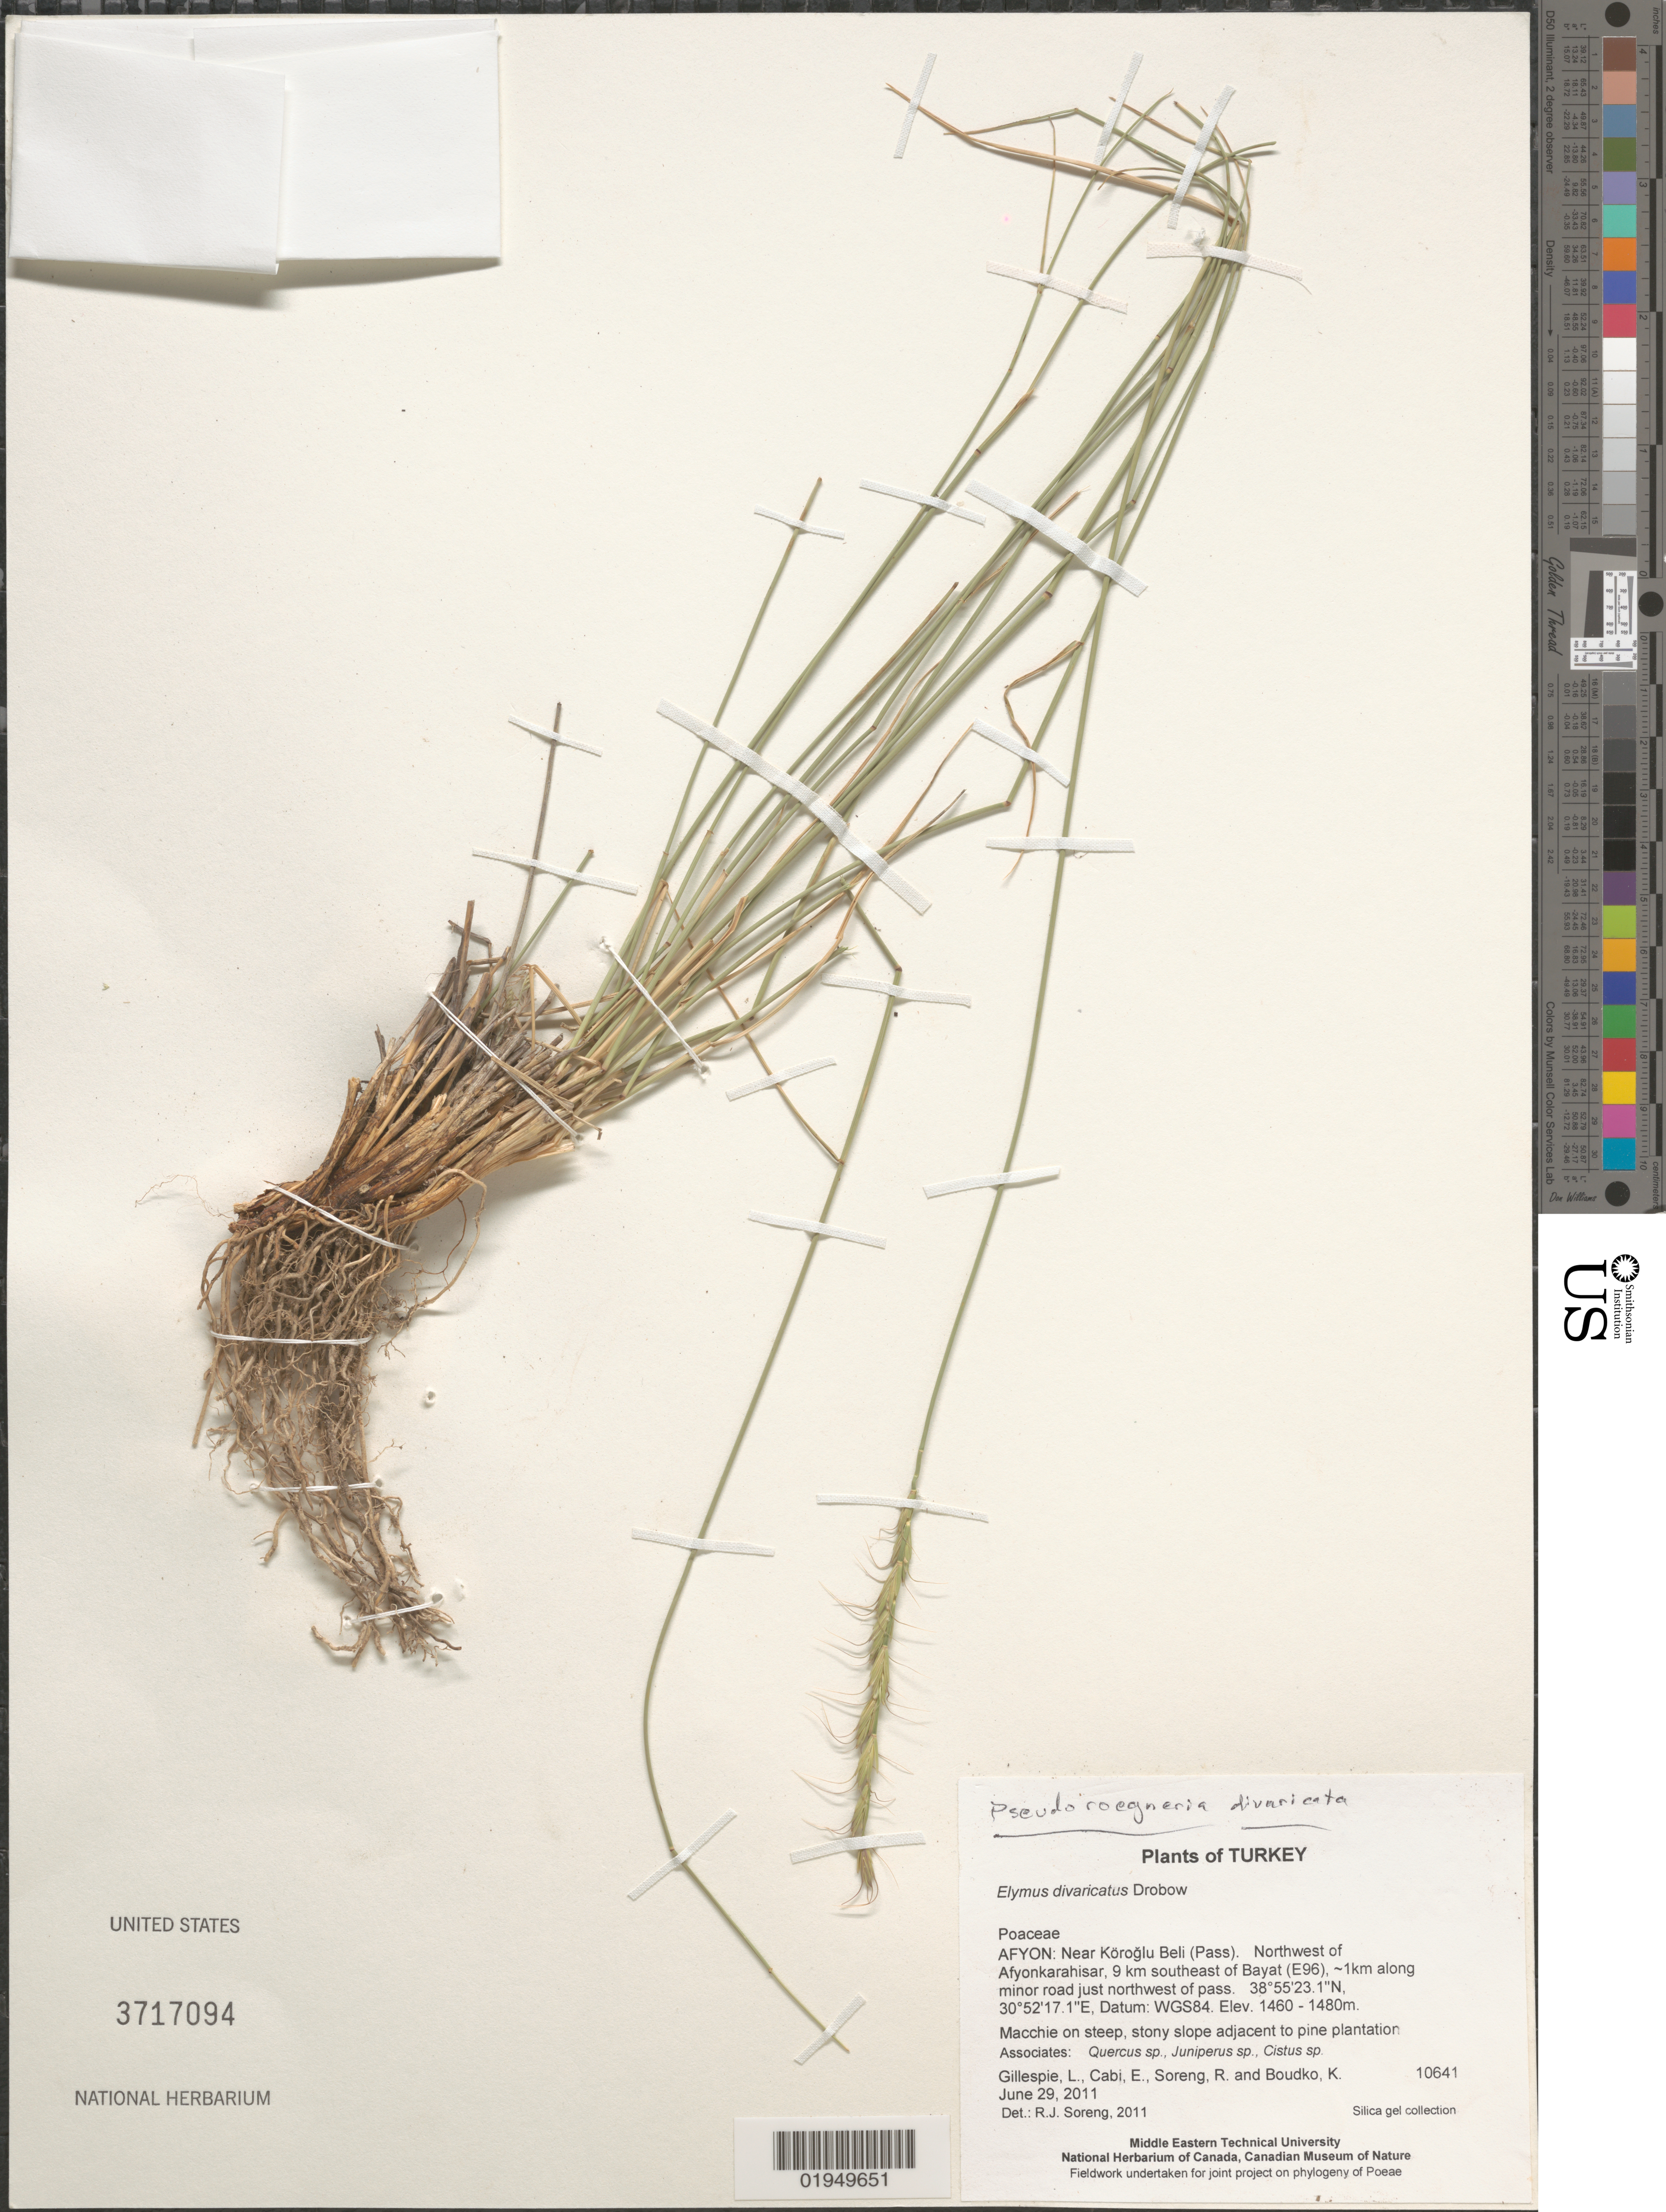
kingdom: Plantae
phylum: Tracheophyta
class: Liliopsida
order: Poales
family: Poaceae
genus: Elymus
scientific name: Elymus divaricatus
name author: Drobow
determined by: Soreng, Robert J., Research Associate (BOT), Smithsonian Institution - National Museum of Natural History (UNITED STATES)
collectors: L. J. Gillespie, E. Cabi, R. J. Soreng & K. Boudko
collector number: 10641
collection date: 2011-06-29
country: Turkey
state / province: Afyonkarahisar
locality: Near Köroglu Beli (Pass). Northwest of Afyonkarahisar, 9 km southeast of Bayat (E96), ~1km along minor road just northwest of pass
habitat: Macchie on steep, stony slope adjacent to pine plantation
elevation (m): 1460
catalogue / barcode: US 3717094